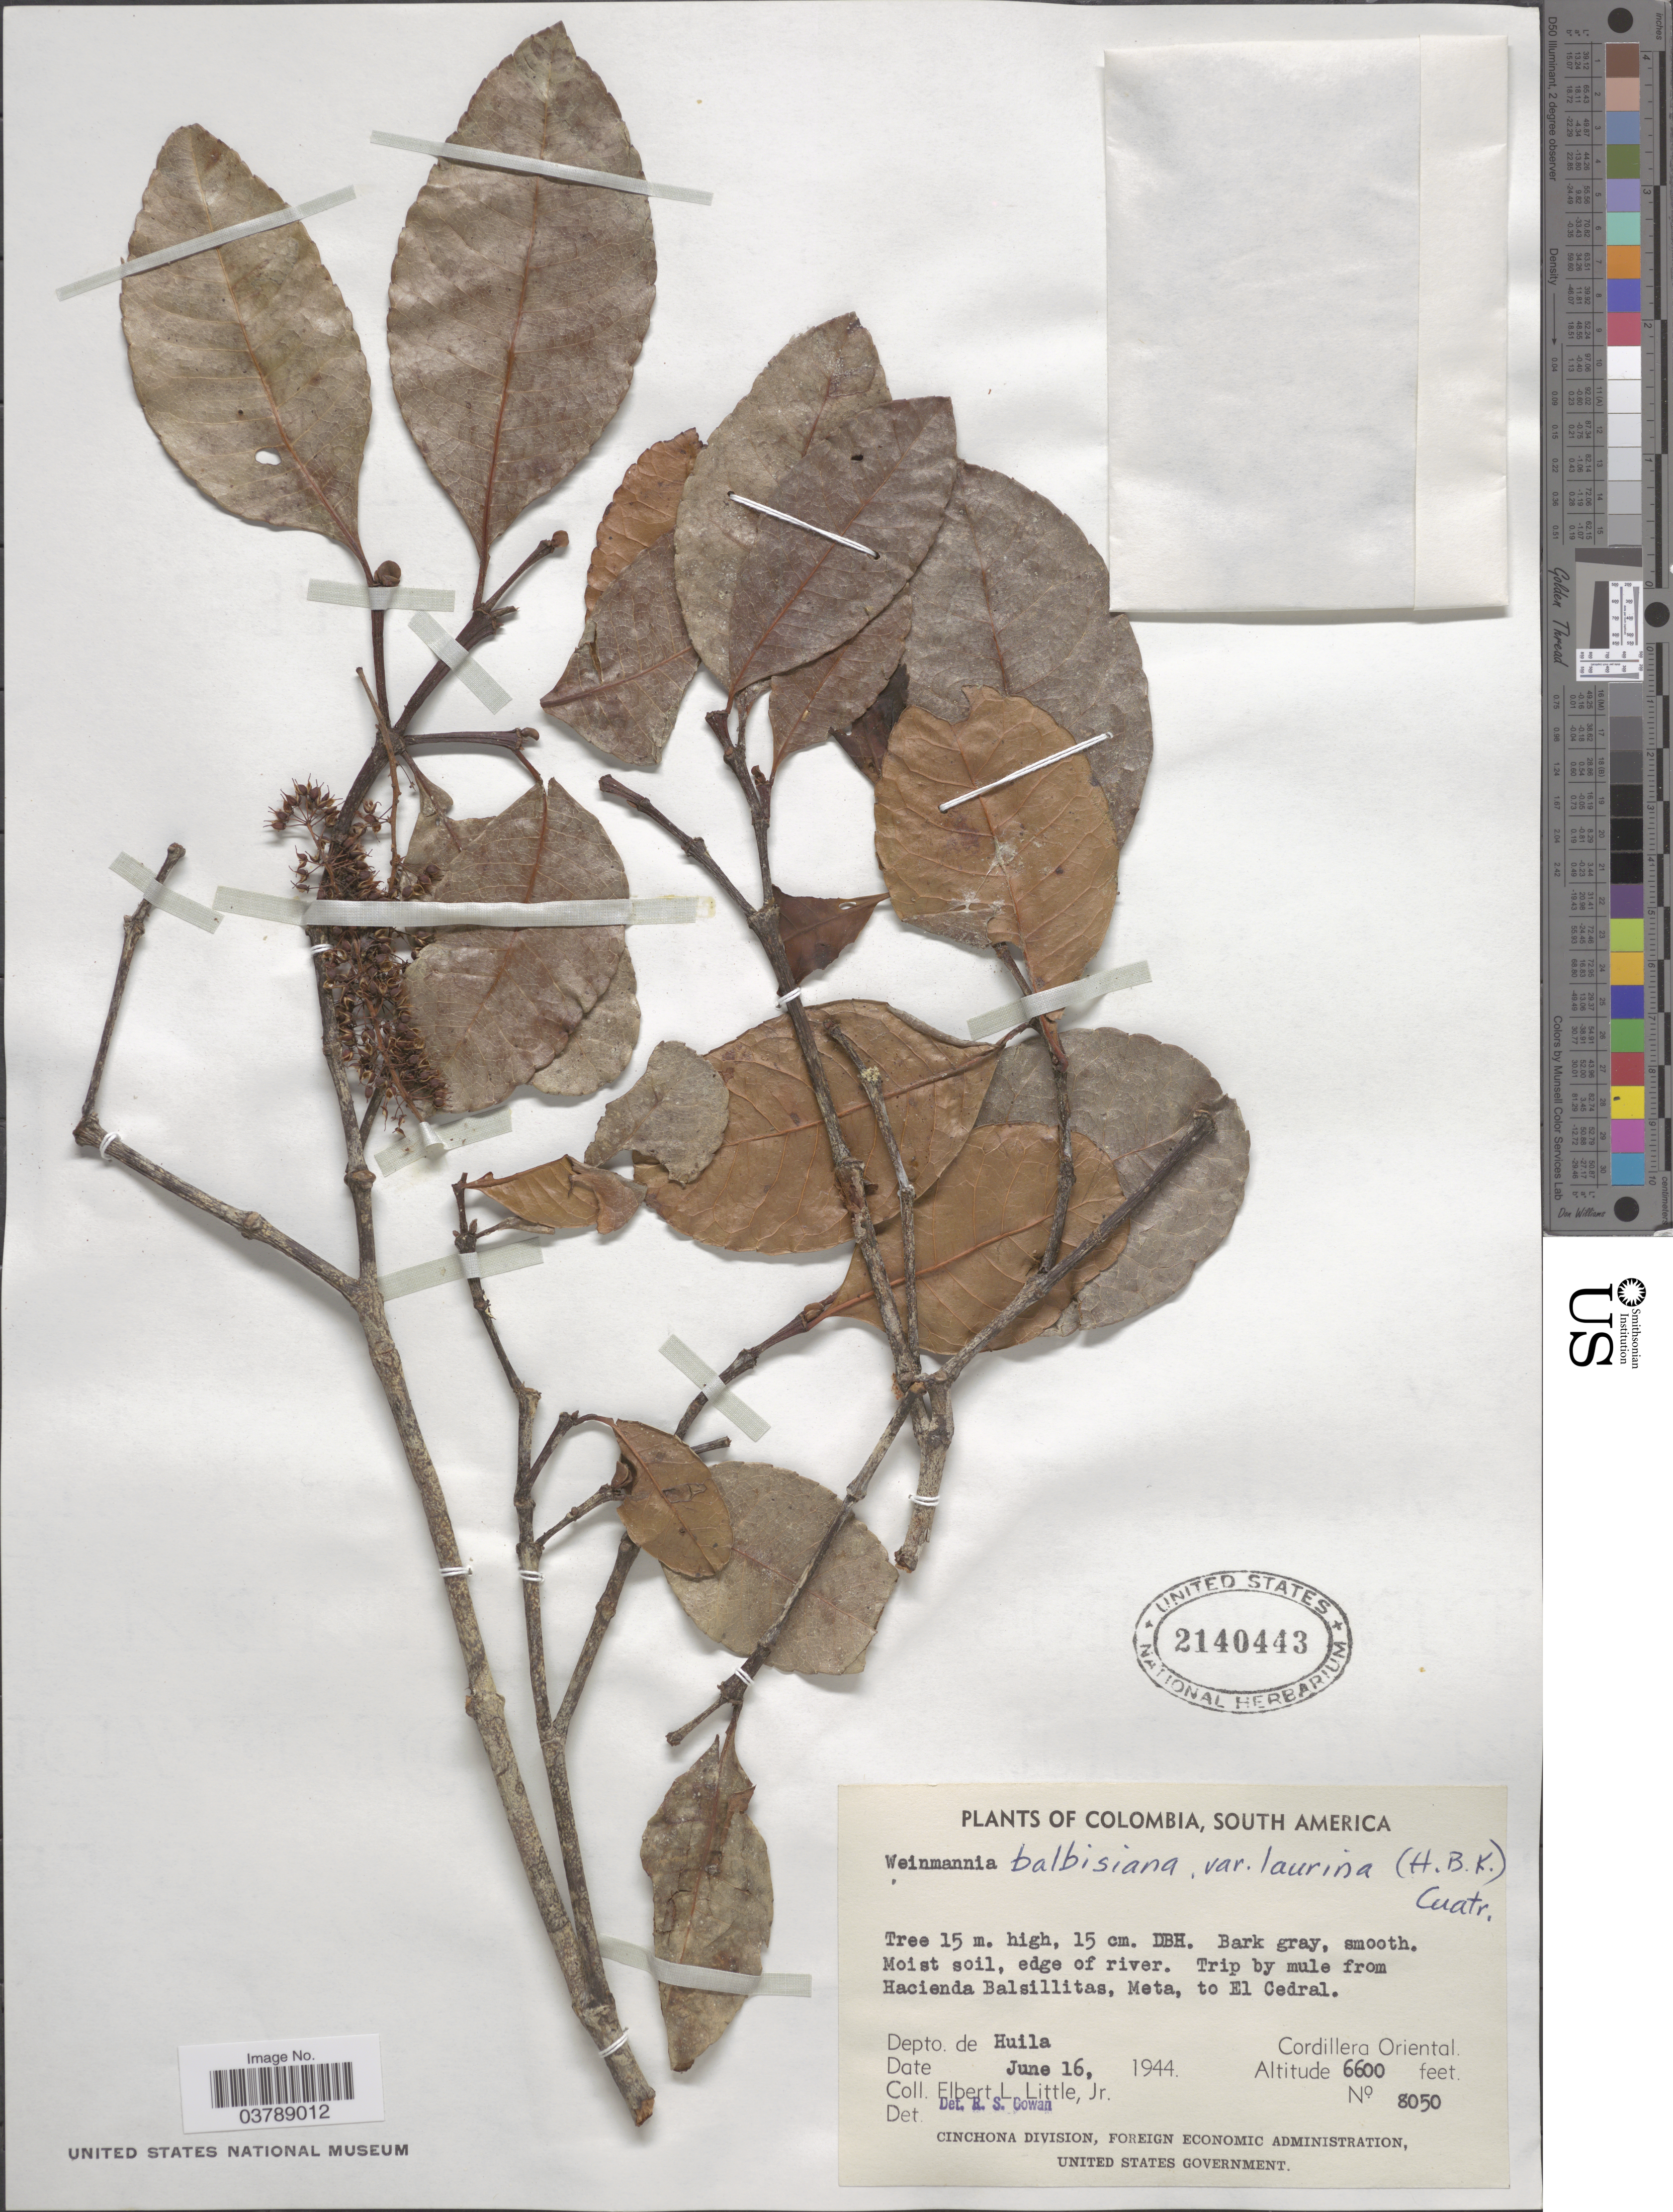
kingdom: Plantae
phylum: Tracheophyta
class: Magnoliopsida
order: Oxalidales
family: Cunoniaceae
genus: Weinmannia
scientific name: Weinmannia balbisiana var. laurina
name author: (Kunth) Cuatrec.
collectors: E. L. Little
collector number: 8050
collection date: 1944-06-16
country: Colombia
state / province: Huila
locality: Trip by mule from Hacienda Balsillitas, Meta, to El Cedral. Depto. de Huila. Cordillera Oriental.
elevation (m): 2012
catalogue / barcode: US 2140443